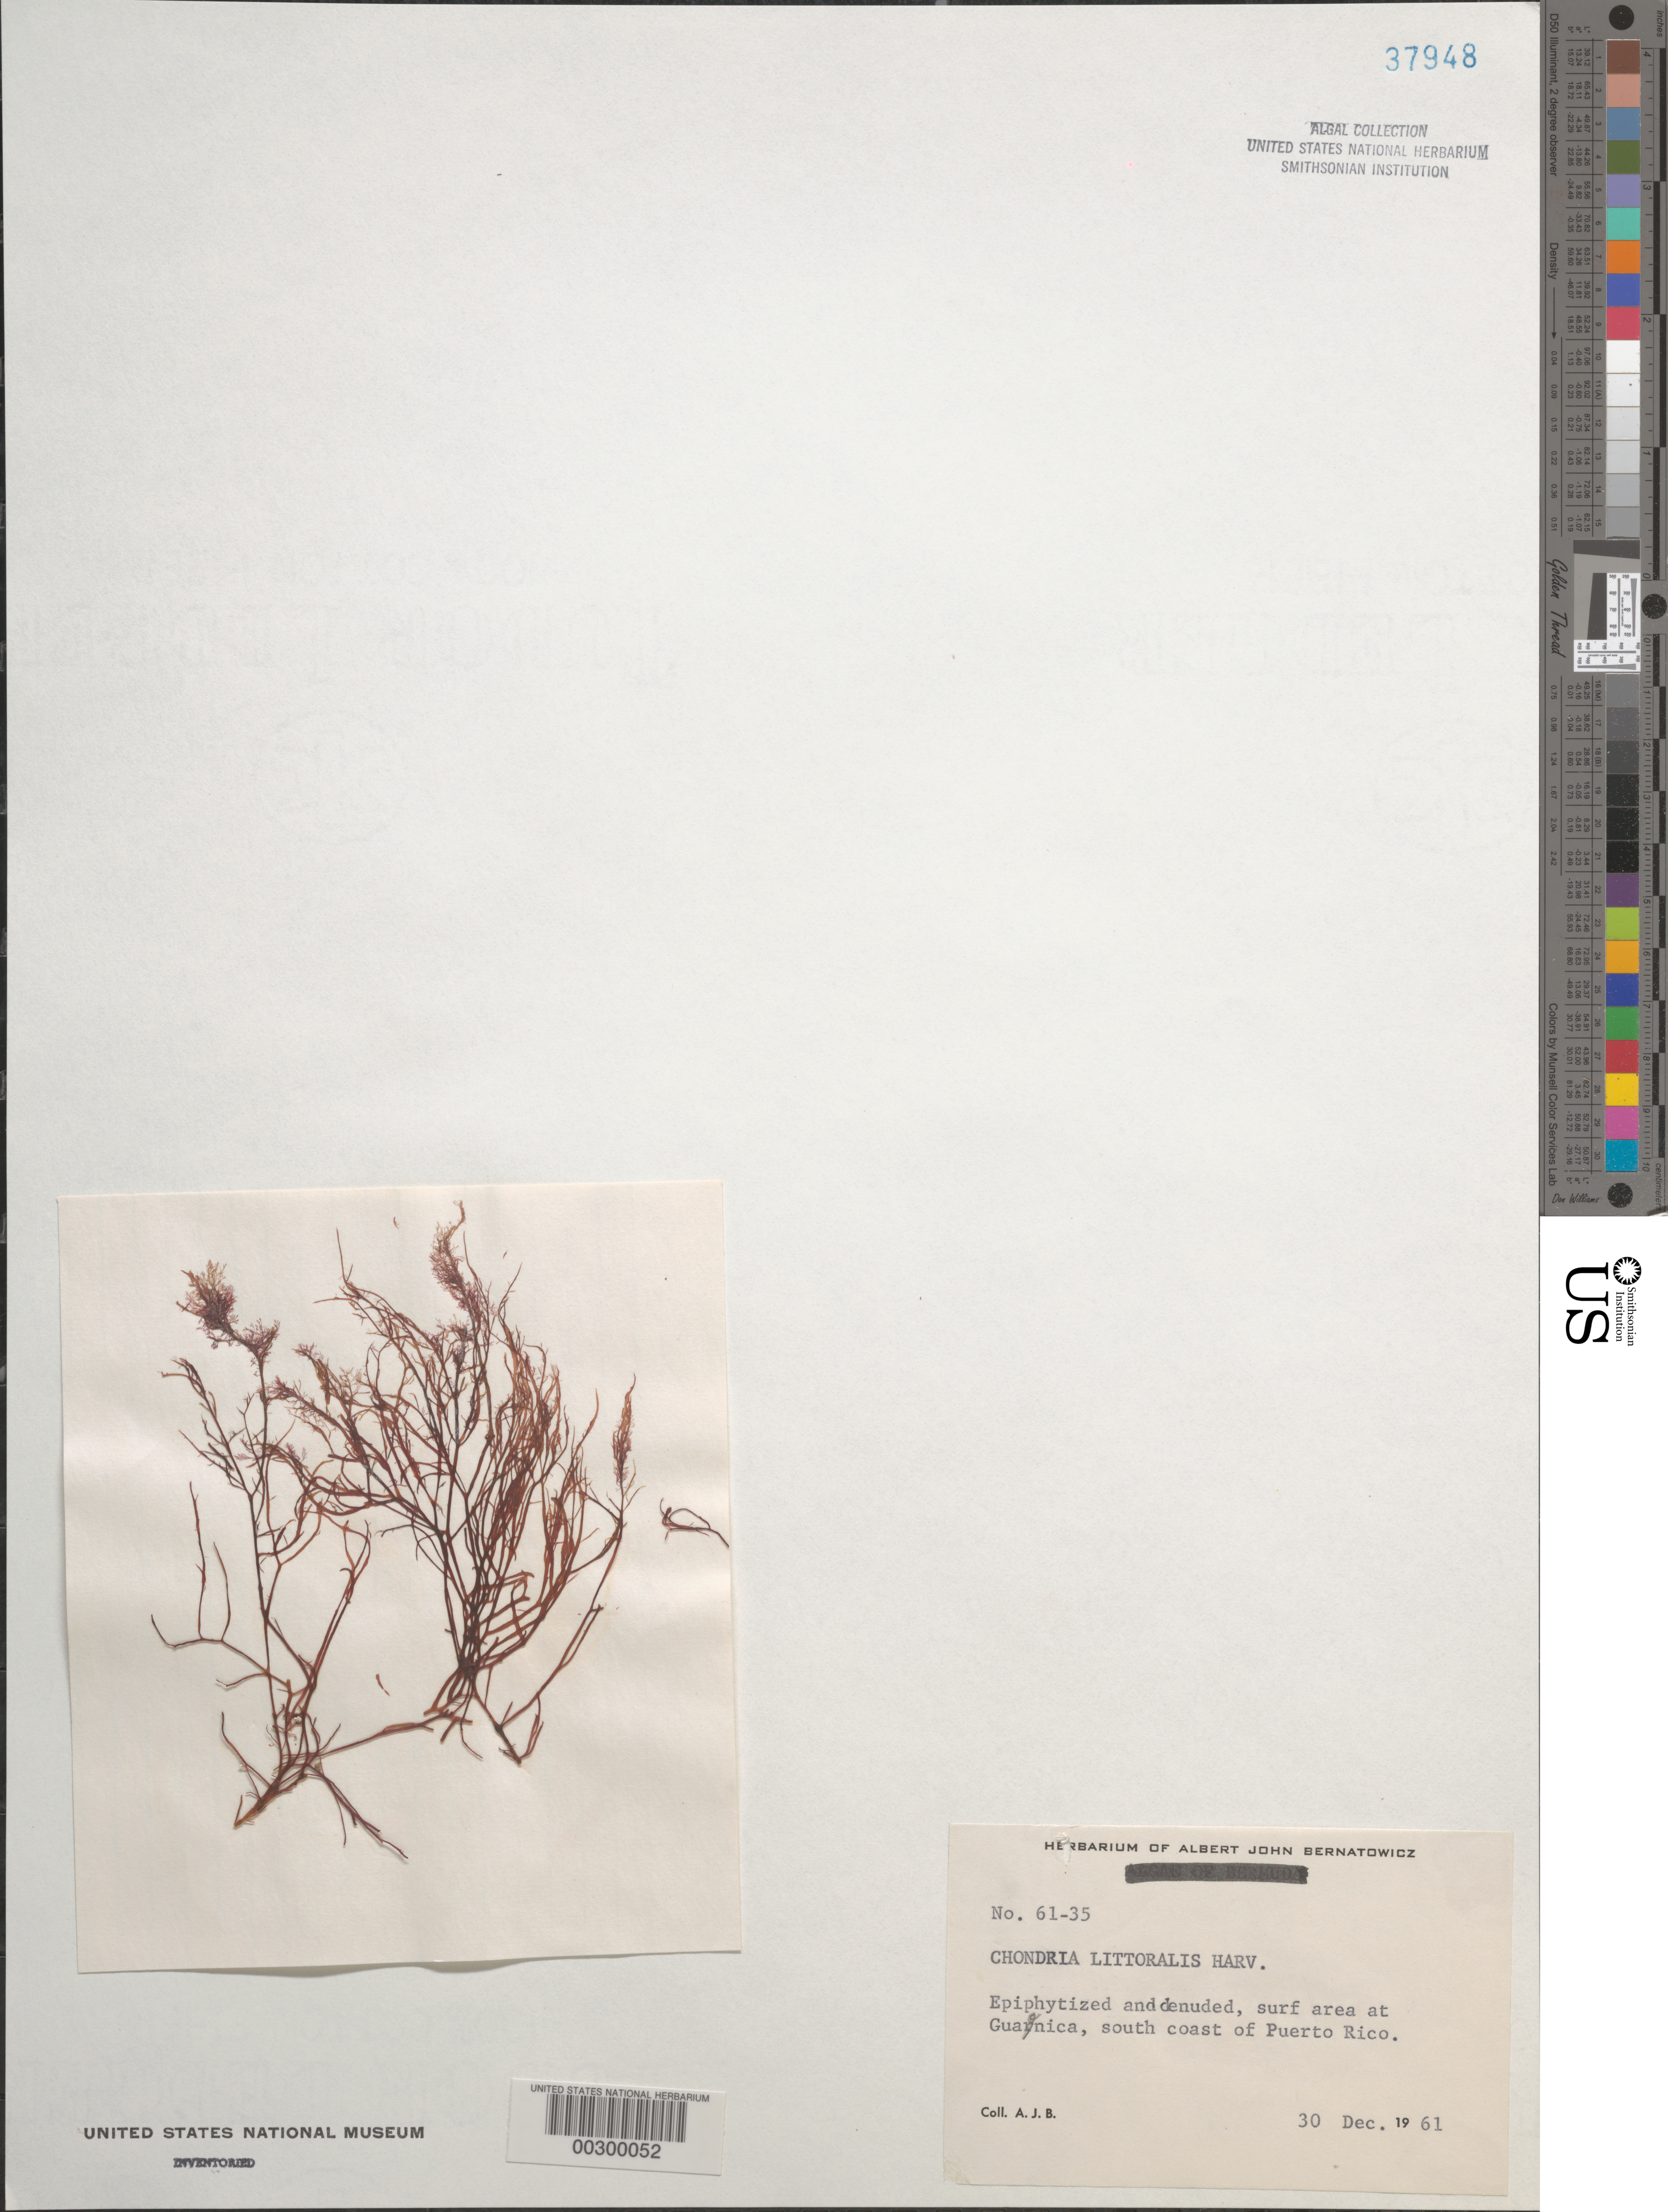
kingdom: Plantae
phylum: Rhodophyta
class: Florideophyceae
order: Ceramiales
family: Rhodomelaceae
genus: Chondria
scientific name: Chondria littoralis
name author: Harv.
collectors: A. Bernatowicz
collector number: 61-35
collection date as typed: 30 Dec 1961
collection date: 1961-12-30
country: Puerto Rico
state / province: Guanica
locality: Guanica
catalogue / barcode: US 37948